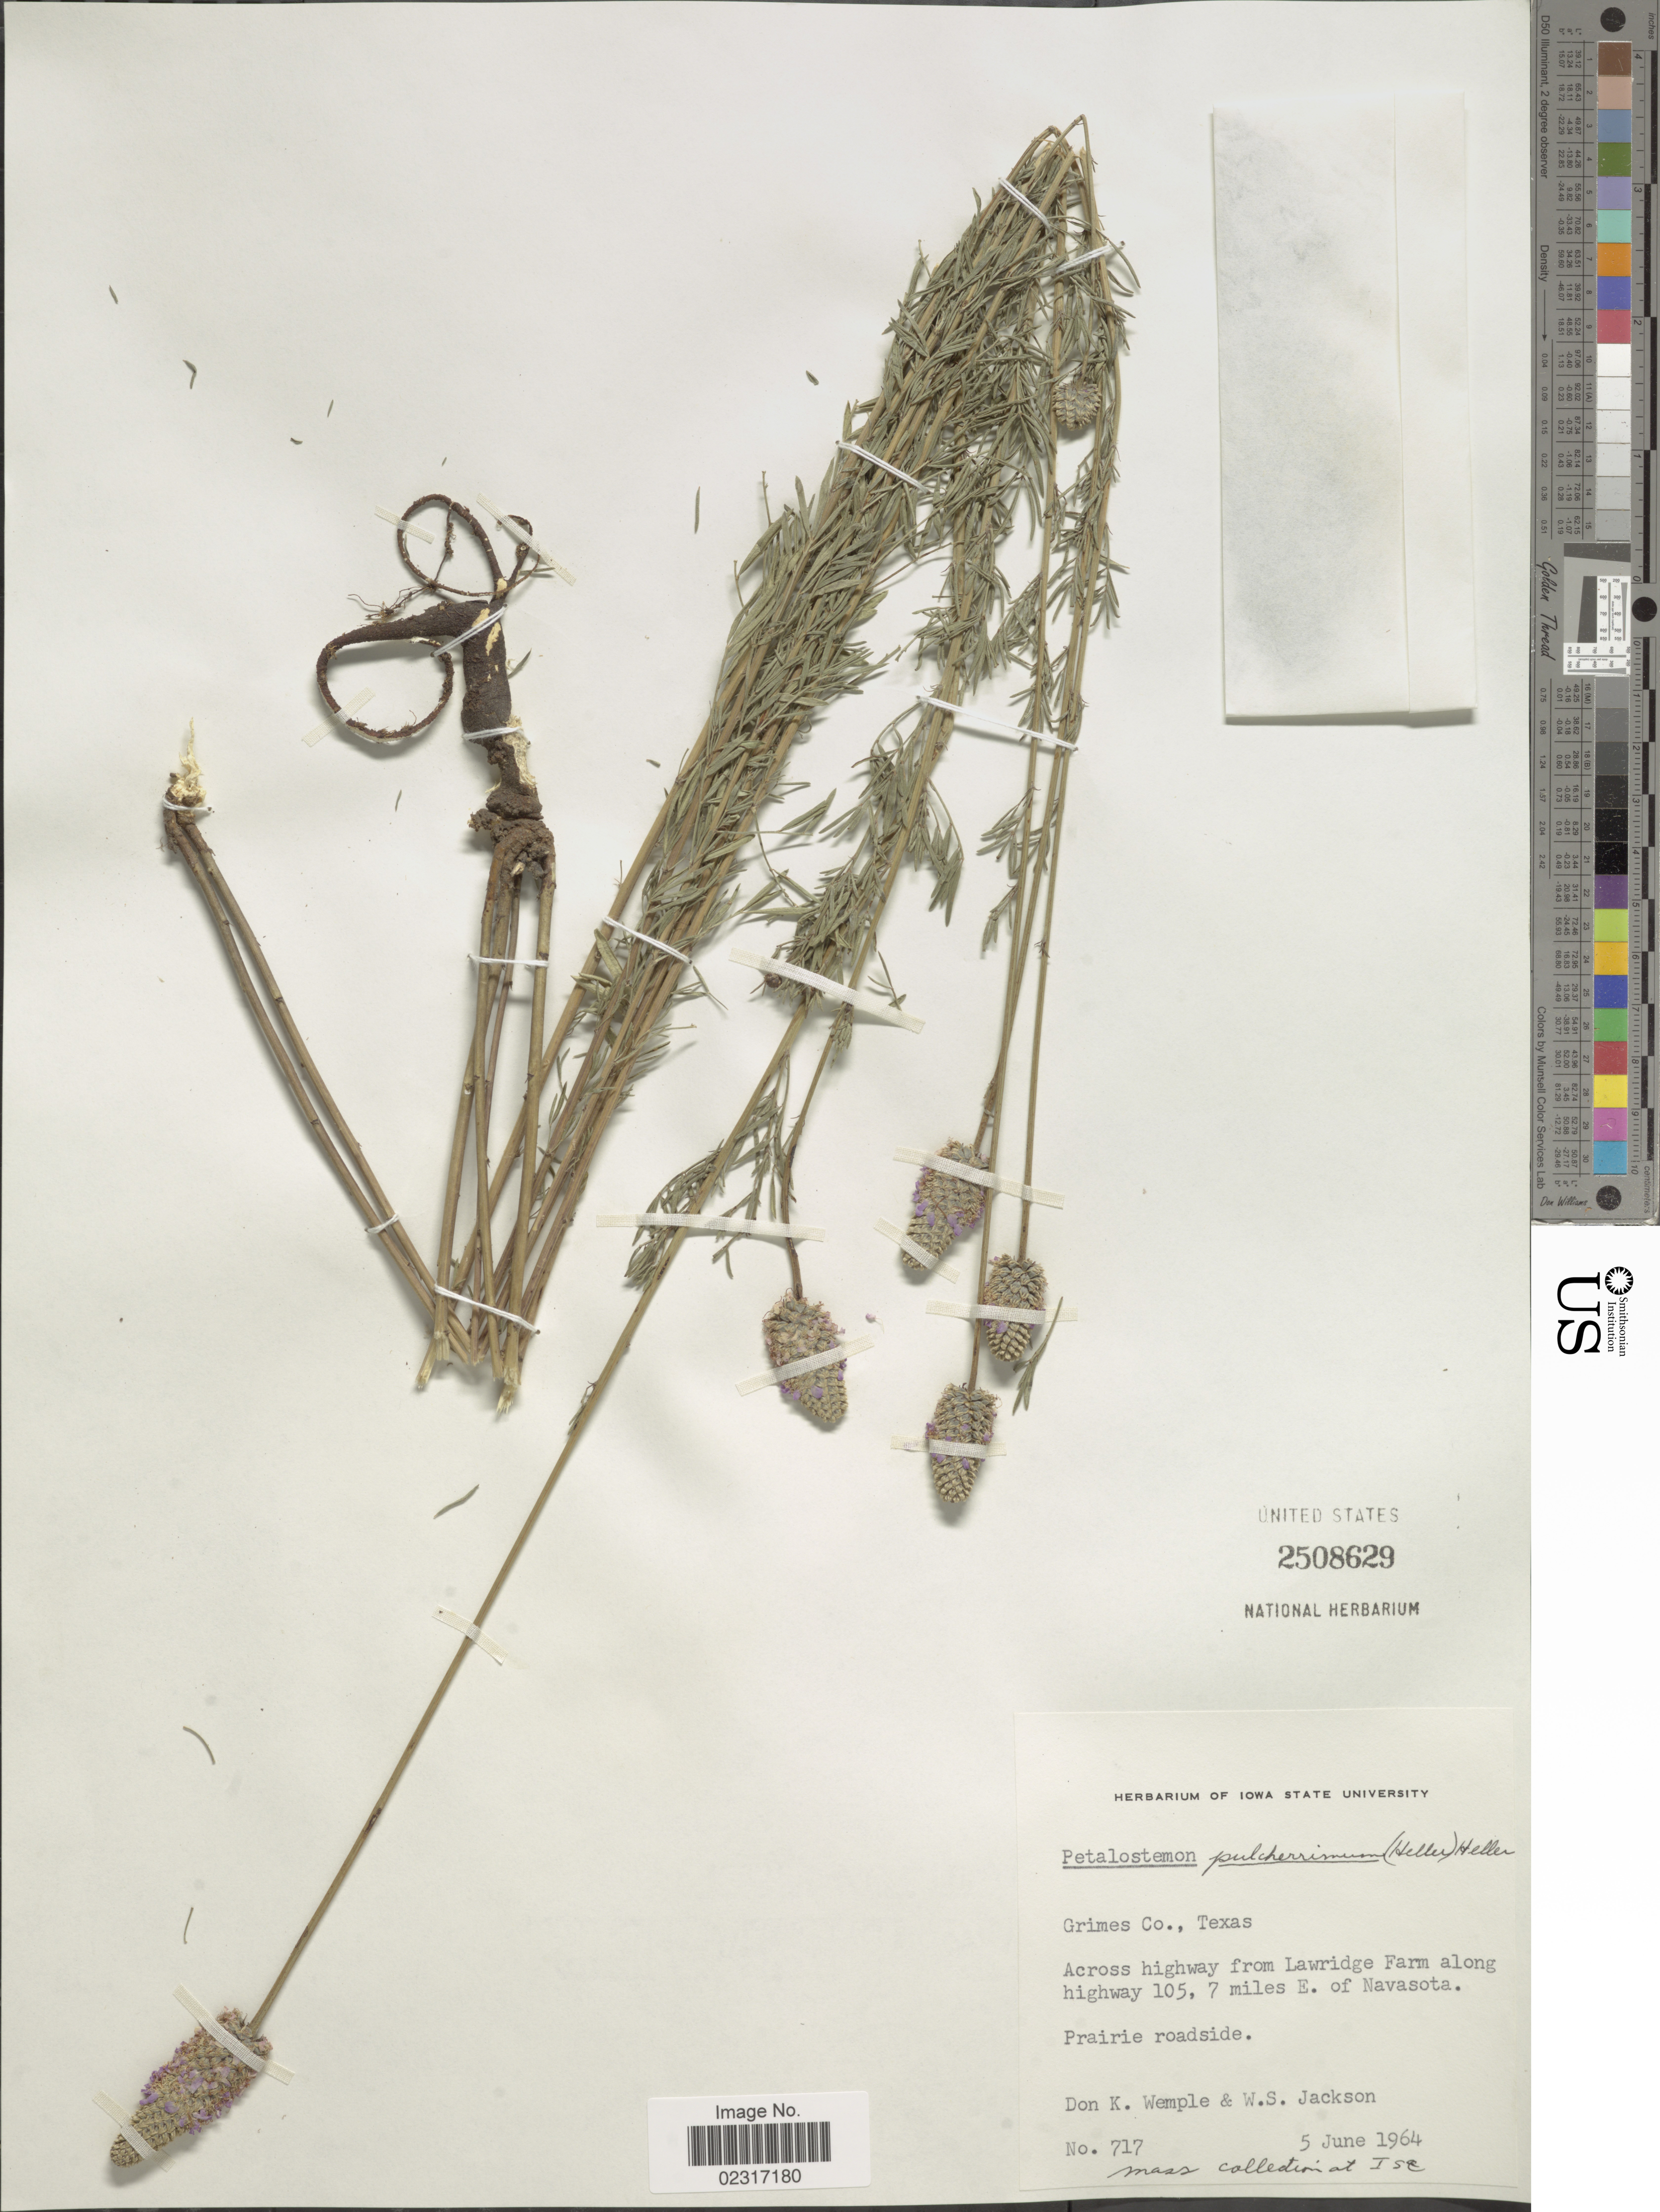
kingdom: Plantae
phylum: Tracheophyta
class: Magnoliopsida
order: Fabales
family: Fabaceae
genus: Dalea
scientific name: Dalea compacta var. pubescens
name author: (A. Gray) Barneby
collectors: D. Wemple & W. Jackson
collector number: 717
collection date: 1964-06-05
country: United States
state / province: Texas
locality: Grimes Co. Across highway from Lawridge Farm along highway 105, 7 miles E. of Navasota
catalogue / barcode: US 2508629